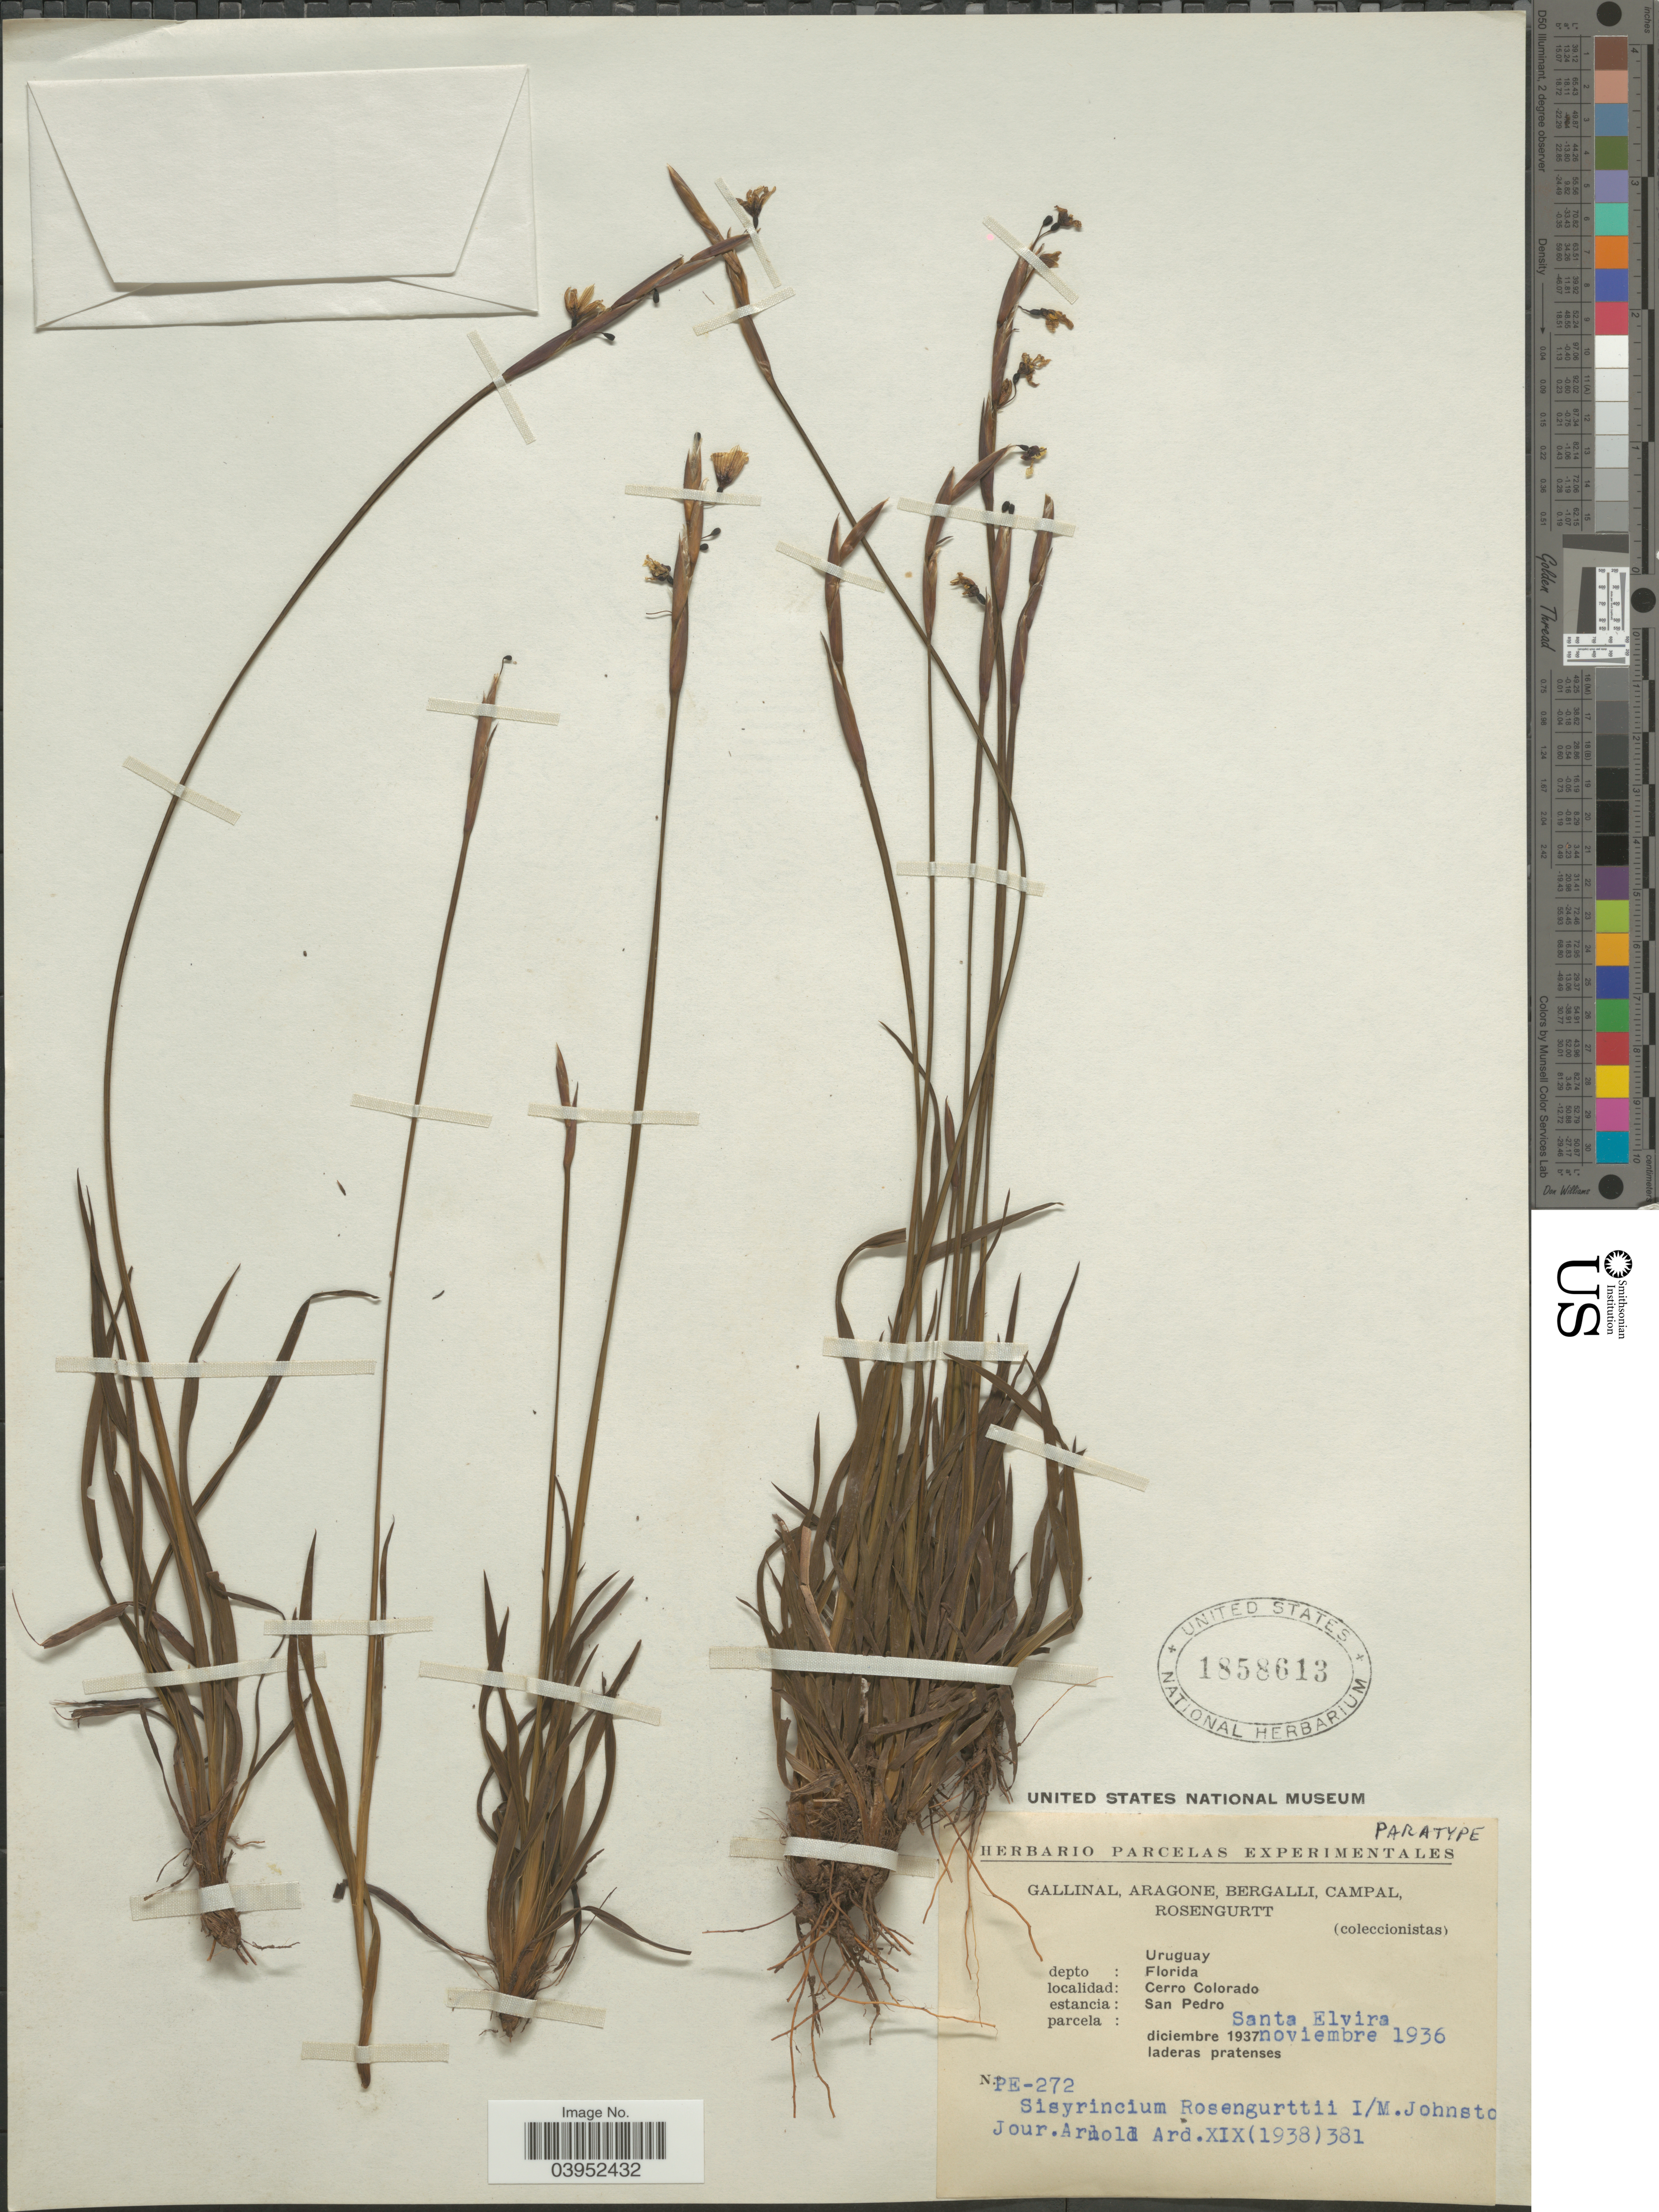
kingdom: Plantae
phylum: Tracheophyta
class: Liliopsida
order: Asparagales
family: Iridaceae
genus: Sisyrinchium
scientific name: Sisyrinchium rosengurttii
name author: I.M. Johnst.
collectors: -. Gallinal, -- Aragone, -- Bergalli, -- Campal & Rosengurtt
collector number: PE-272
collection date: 1936-11/1937-12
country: Uruguay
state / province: Florida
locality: Depto.: Florida. Cerro Colorado. Estancia: San Pedro. Parcela: Santa Elvira.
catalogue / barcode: US 1858613